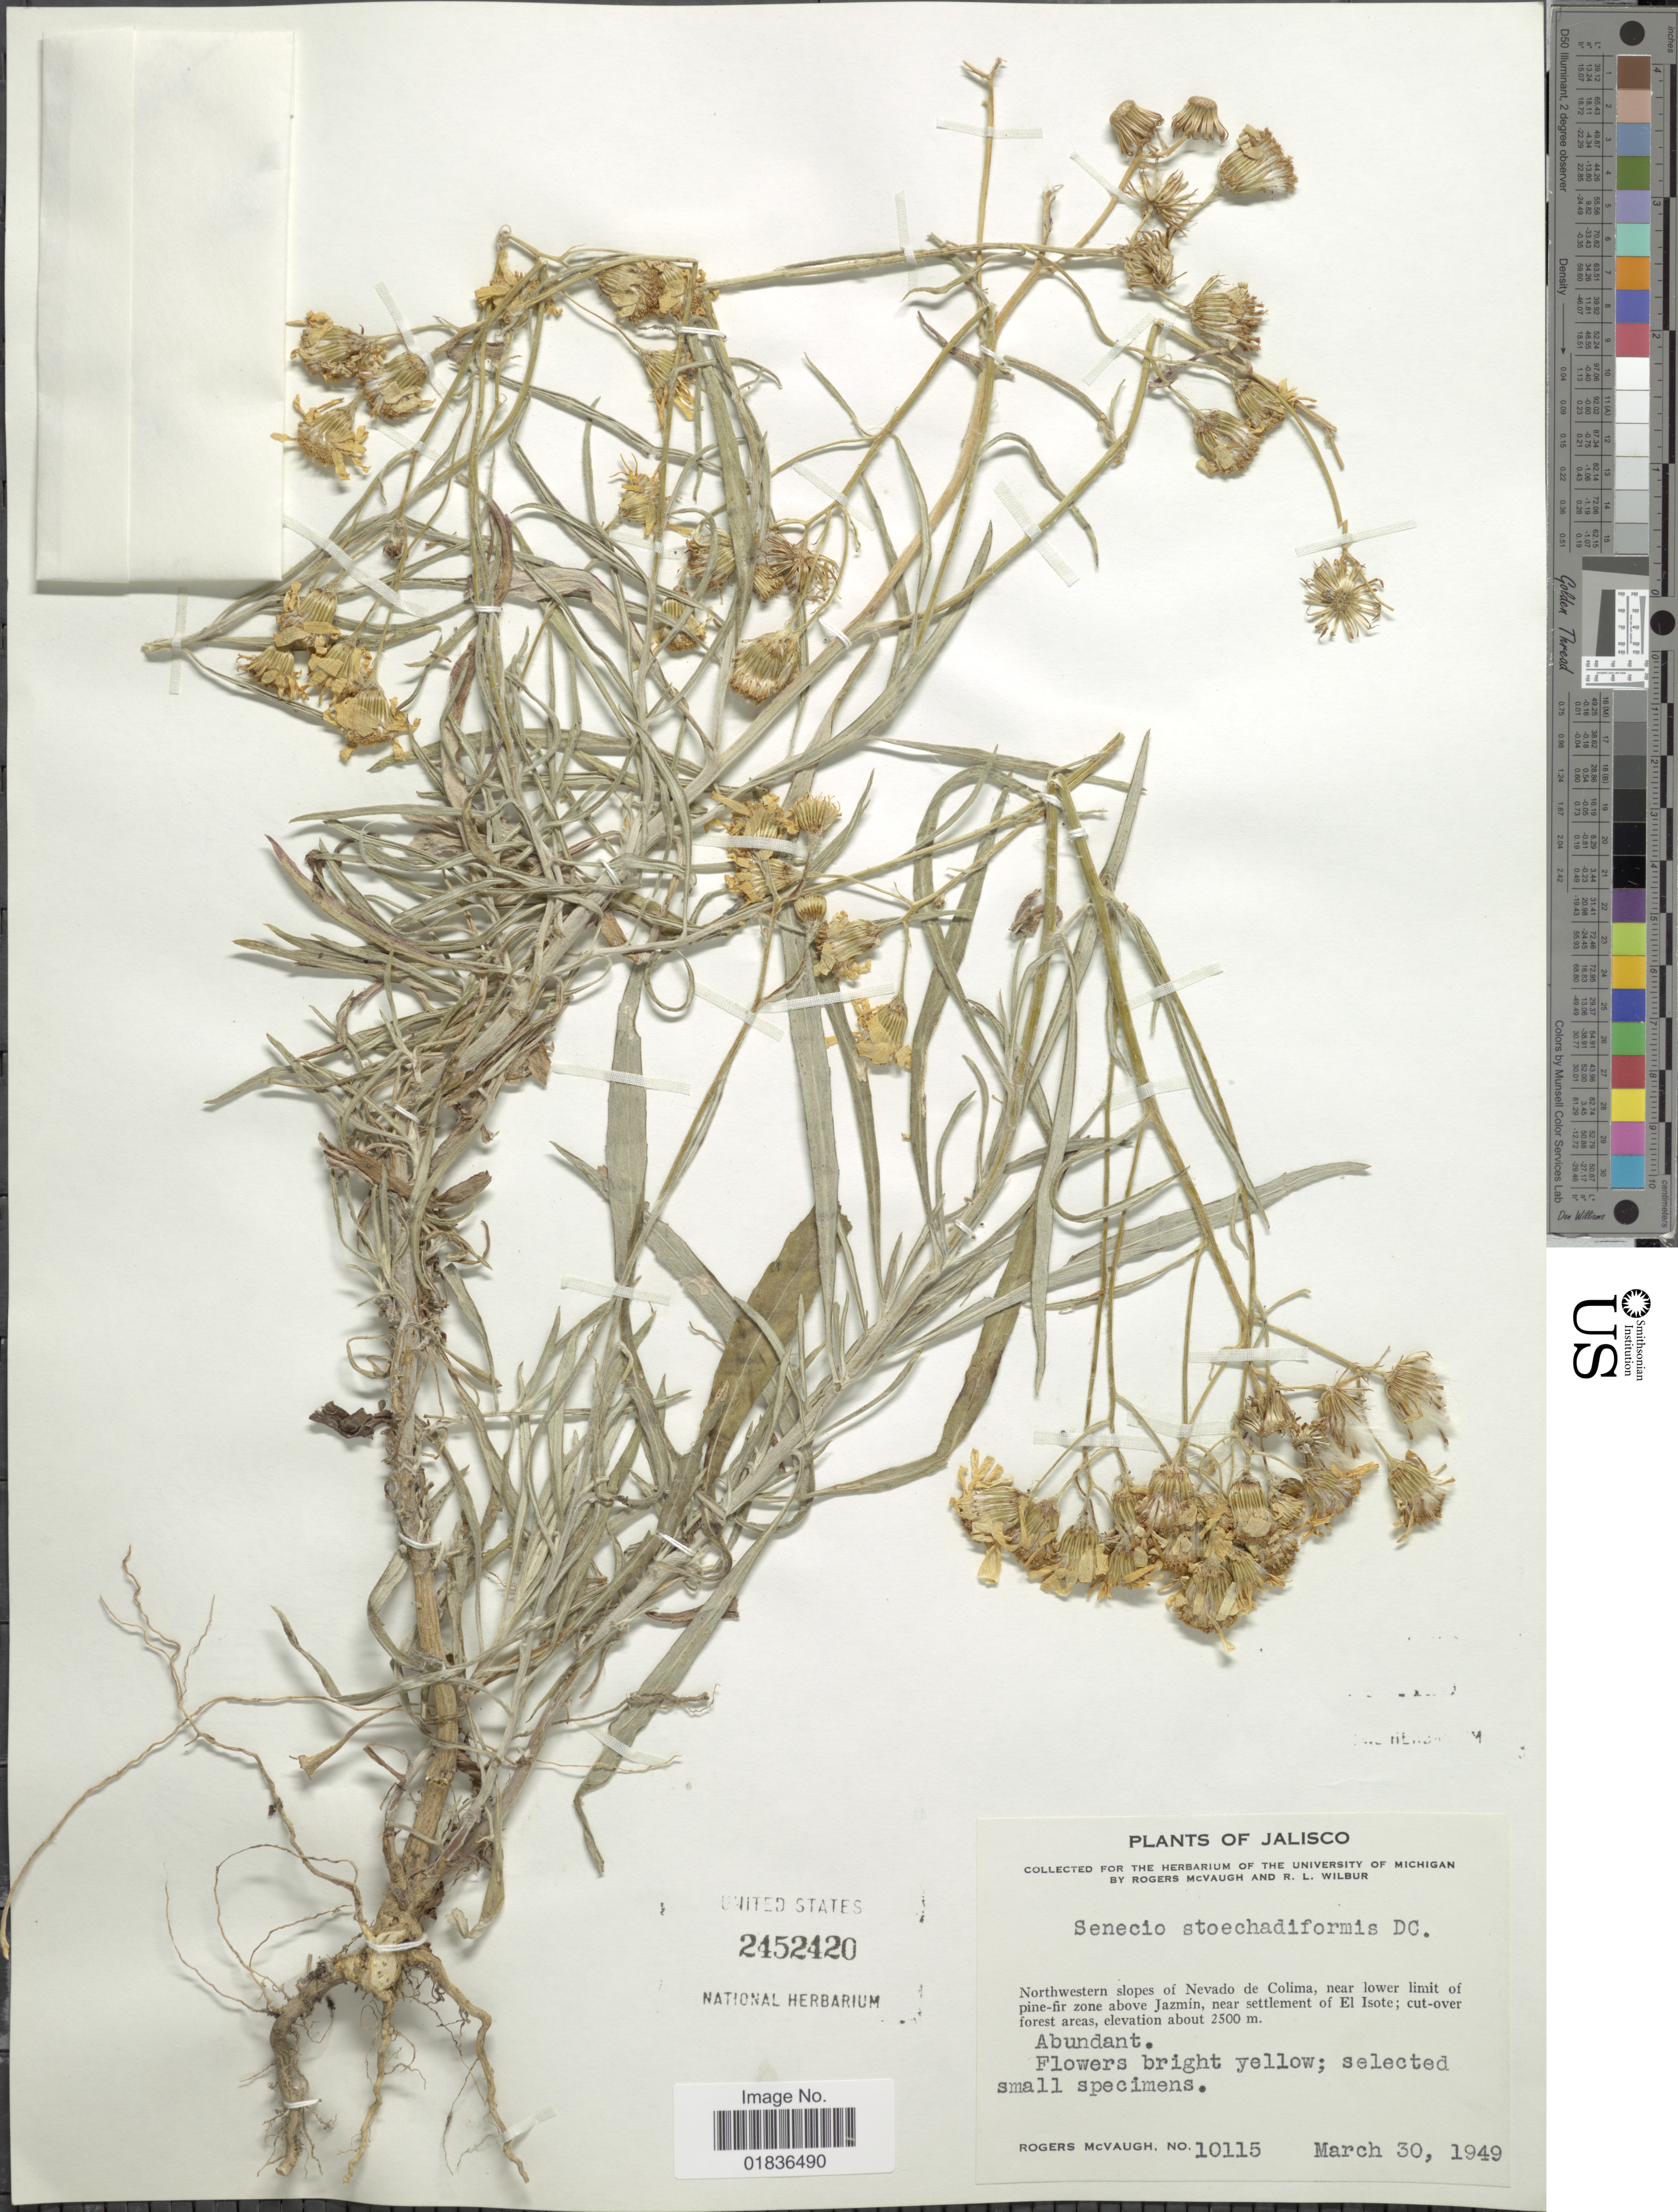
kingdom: Plantae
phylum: Tracheophyta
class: Magnoliopsida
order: Asterales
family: Asteraceae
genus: Senecio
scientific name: Senecio stoechadiformis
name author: DC.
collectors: R. McVaugh & R. L. Wilbur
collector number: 10115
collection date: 1949-03-30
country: Mexico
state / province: Jalisco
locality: Northwestern slopes of Nevado de Colima, near lower limit f pine-fr zone above Jazmin, near settlement of El Isote.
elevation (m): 2500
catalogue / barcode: US 2452420